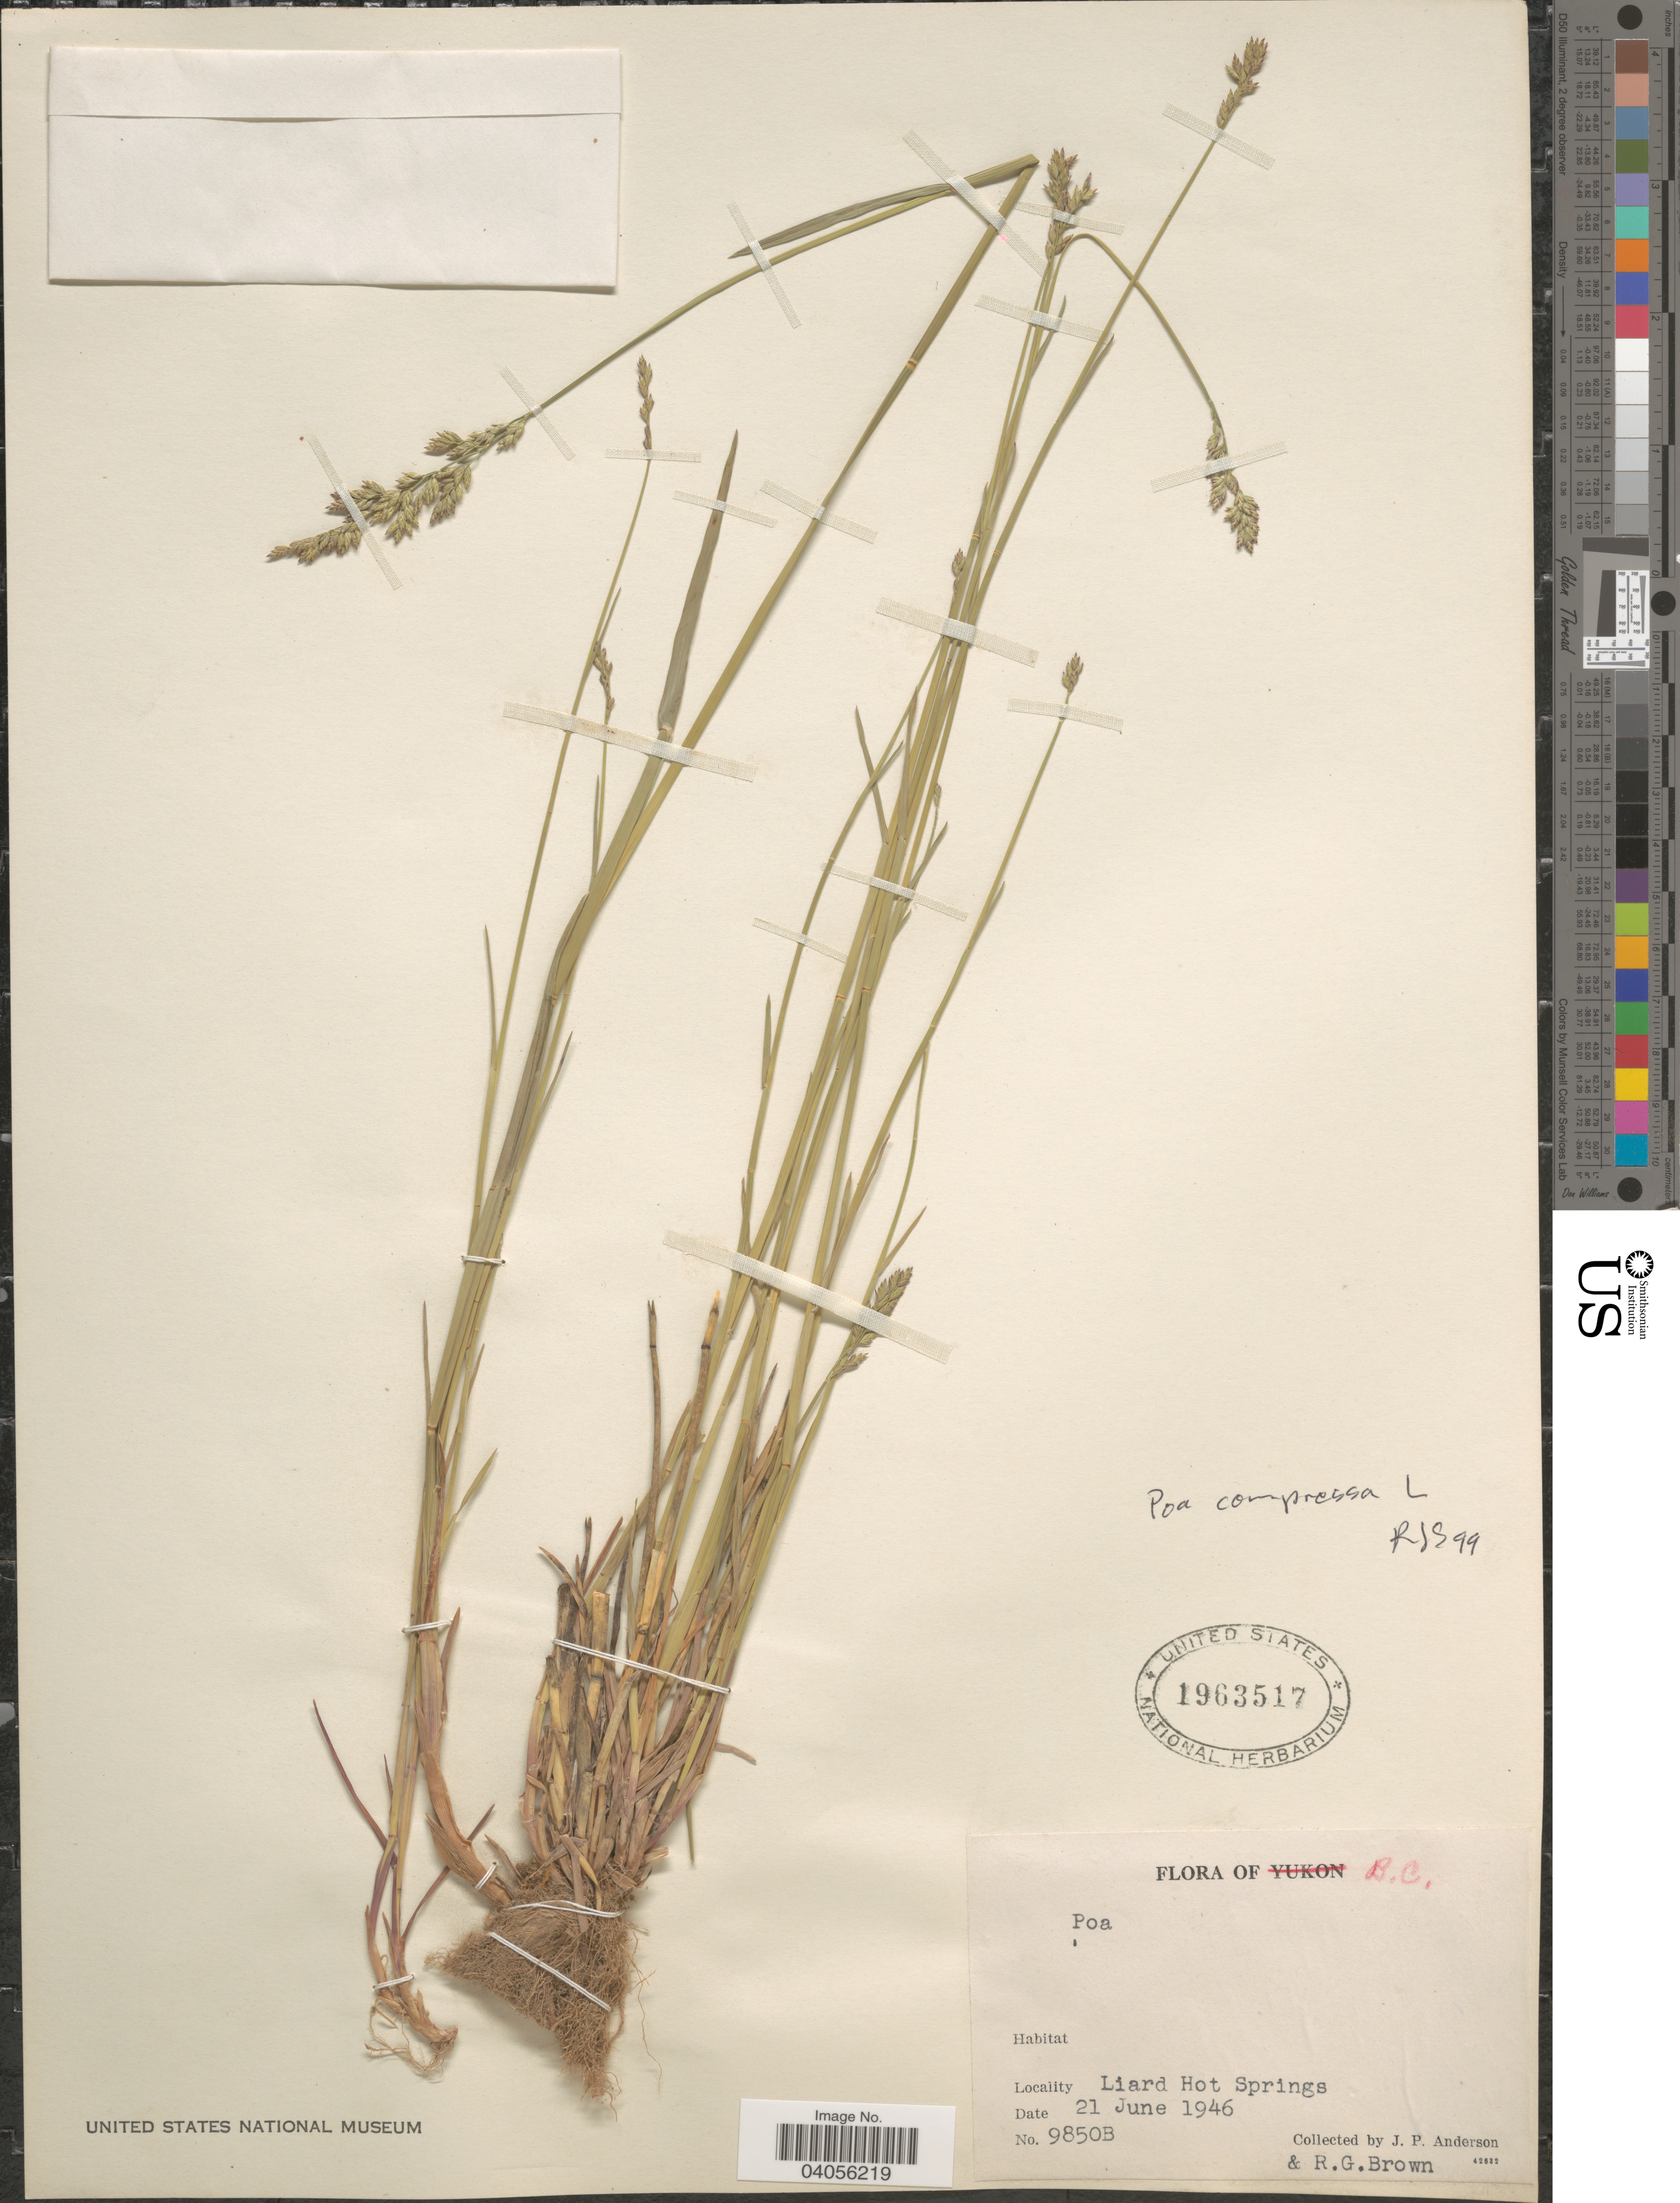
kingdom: Plantae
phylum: Tracheophyta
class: Liliopsida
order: Poales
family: Poaceae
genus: Poa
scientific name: Poa compressa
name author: L.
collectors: J. P. Anderson & R. G. Brown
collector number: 9850B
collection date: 1946-06-21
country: Canada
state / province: British Columbia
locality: Liard Hot Springs.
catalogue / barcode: US 1963517